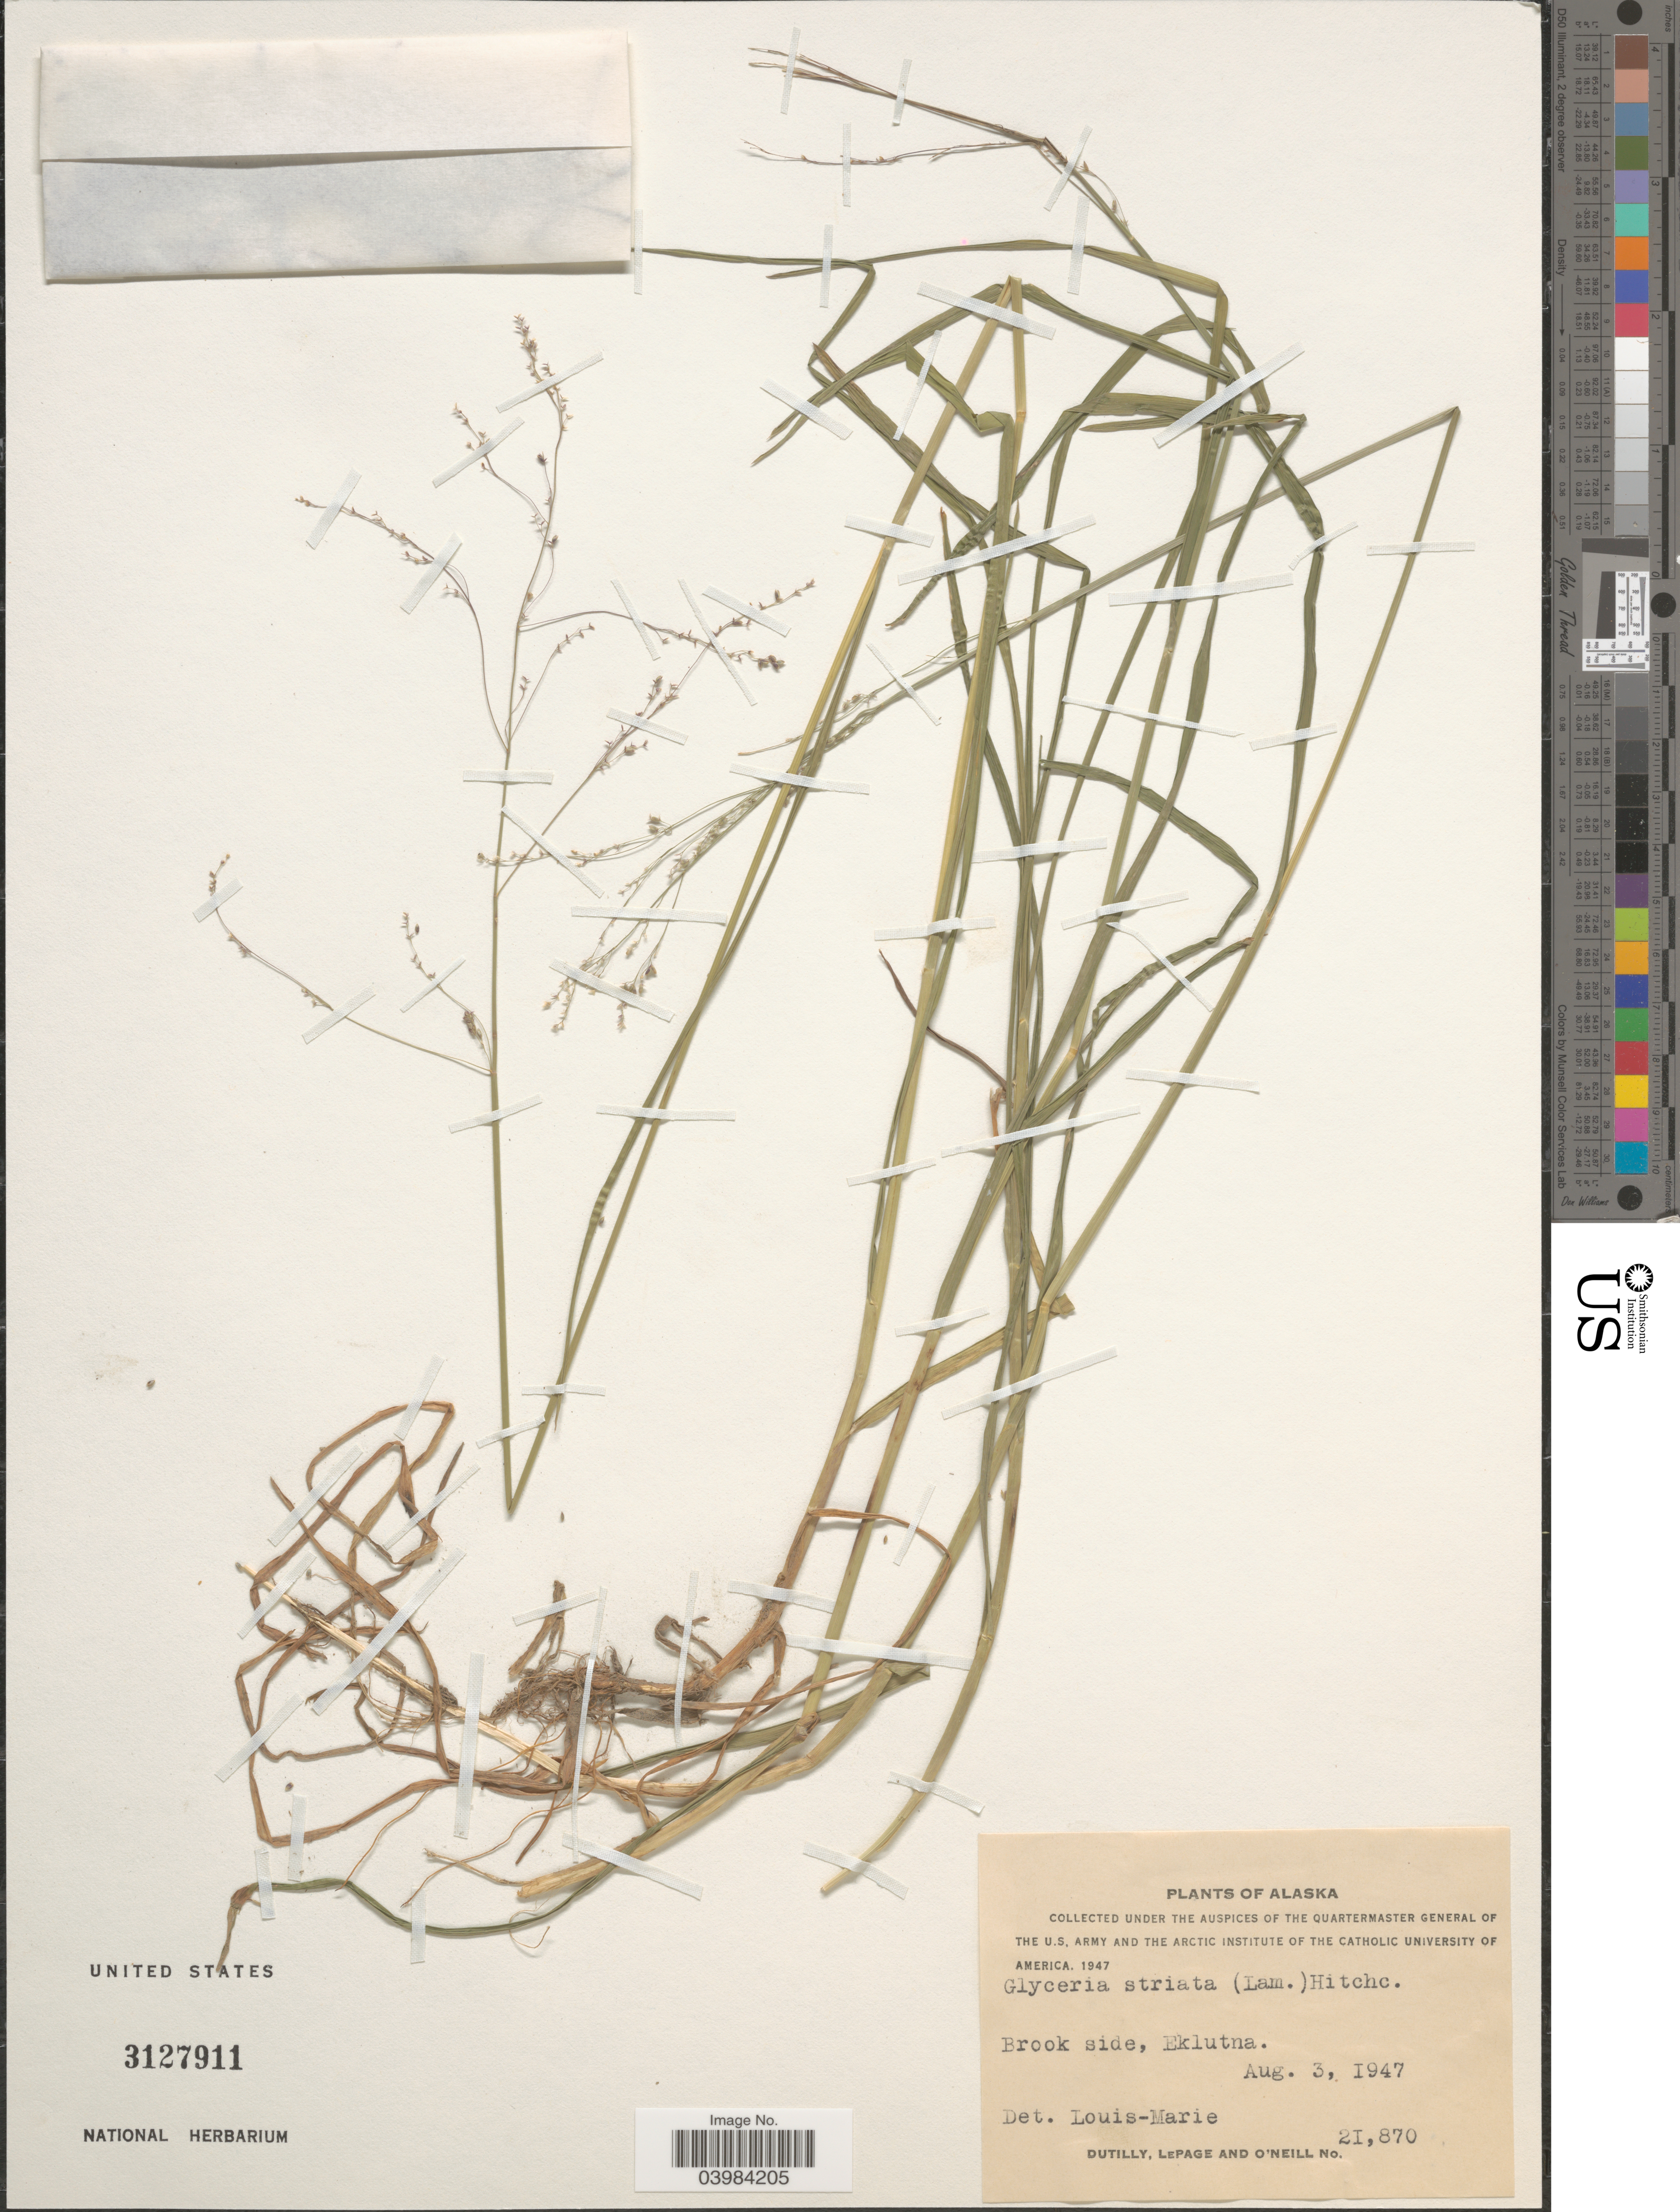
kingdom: Plantae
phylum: Tracheophyta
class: Liliopsida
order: Poales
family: Poaceae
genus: Glyceria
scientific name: Glyceria striata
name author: (Lam.) Hitchc.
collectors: -. Dutilly, -. LePage & -. O'Neill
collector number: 21870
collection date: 1947-08-03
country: United States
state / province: Alaska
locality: Brook side, Eklutna.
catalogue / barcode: US 3127911